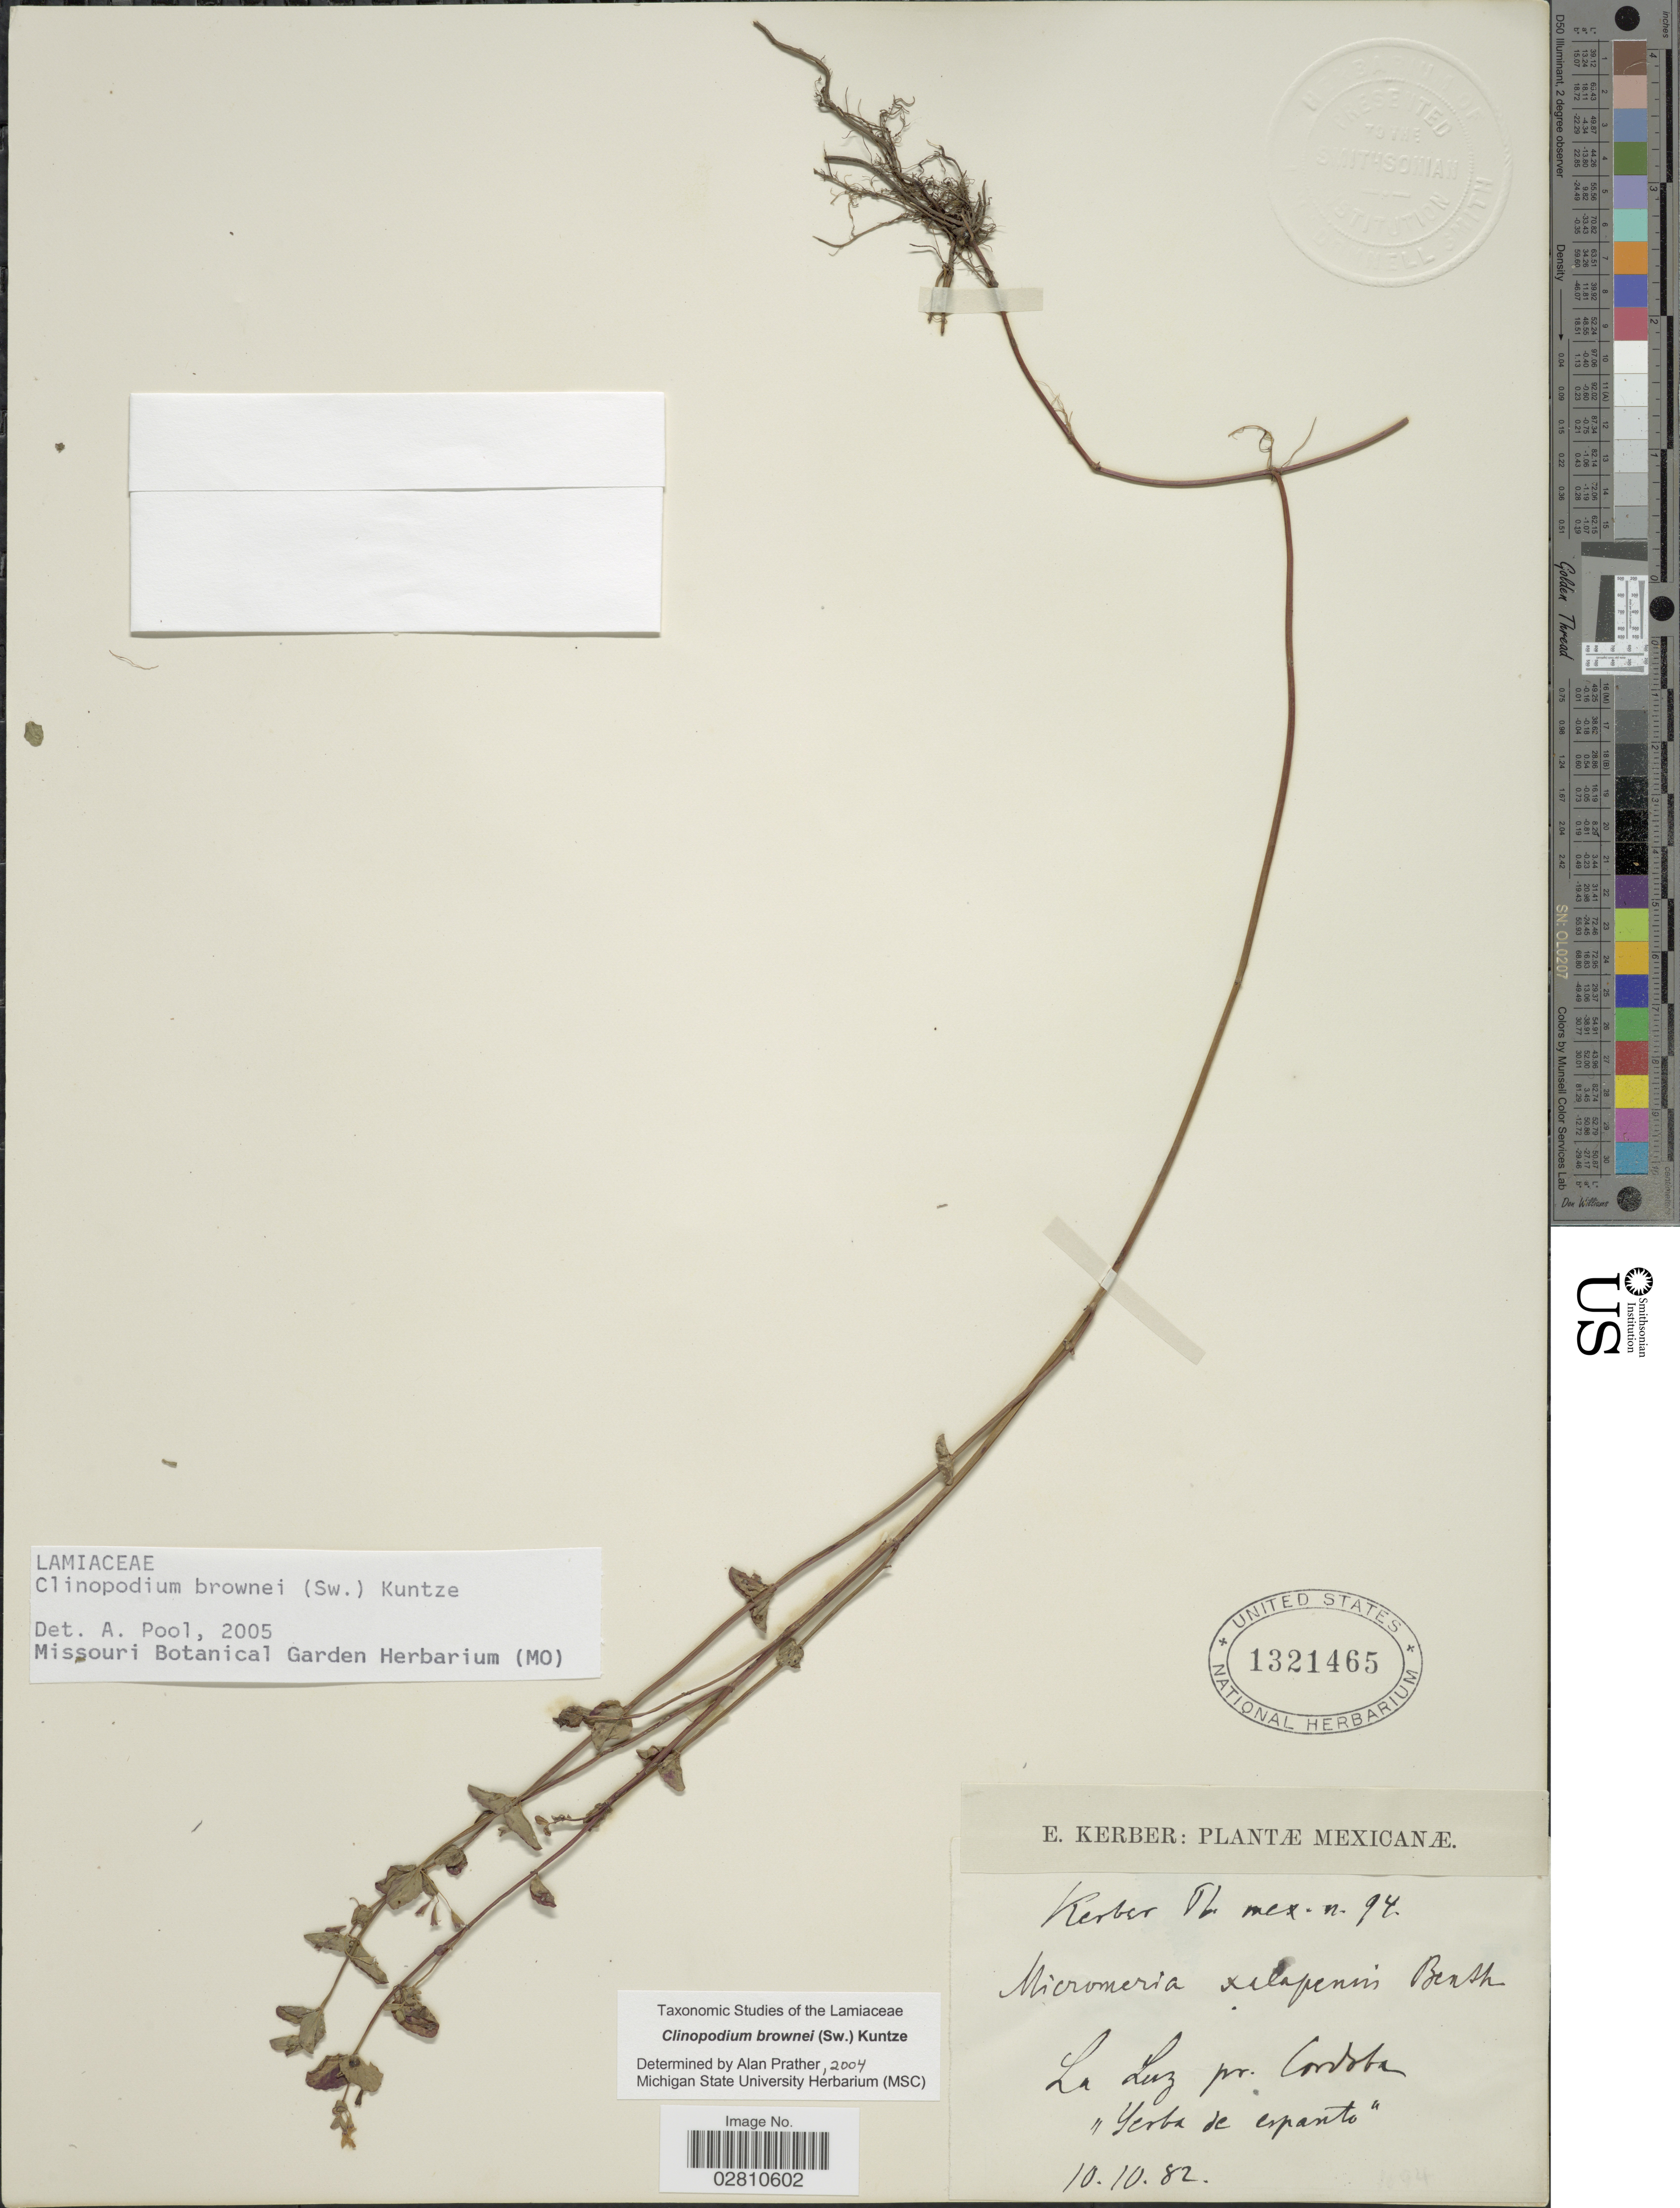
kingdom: Plantae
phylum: Tracheophyta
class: Magnoliopsida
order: Lamiales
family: Lamiaceae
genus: Clinopodium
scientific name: Clinopodium brownei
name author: (Sw.) Kuntze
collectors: E. Kerber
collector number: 94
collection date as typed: Transcribed d/m/y: 10/10/82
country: Mexico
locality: La Luz pr. Cordoba.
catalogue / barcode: US 1321465